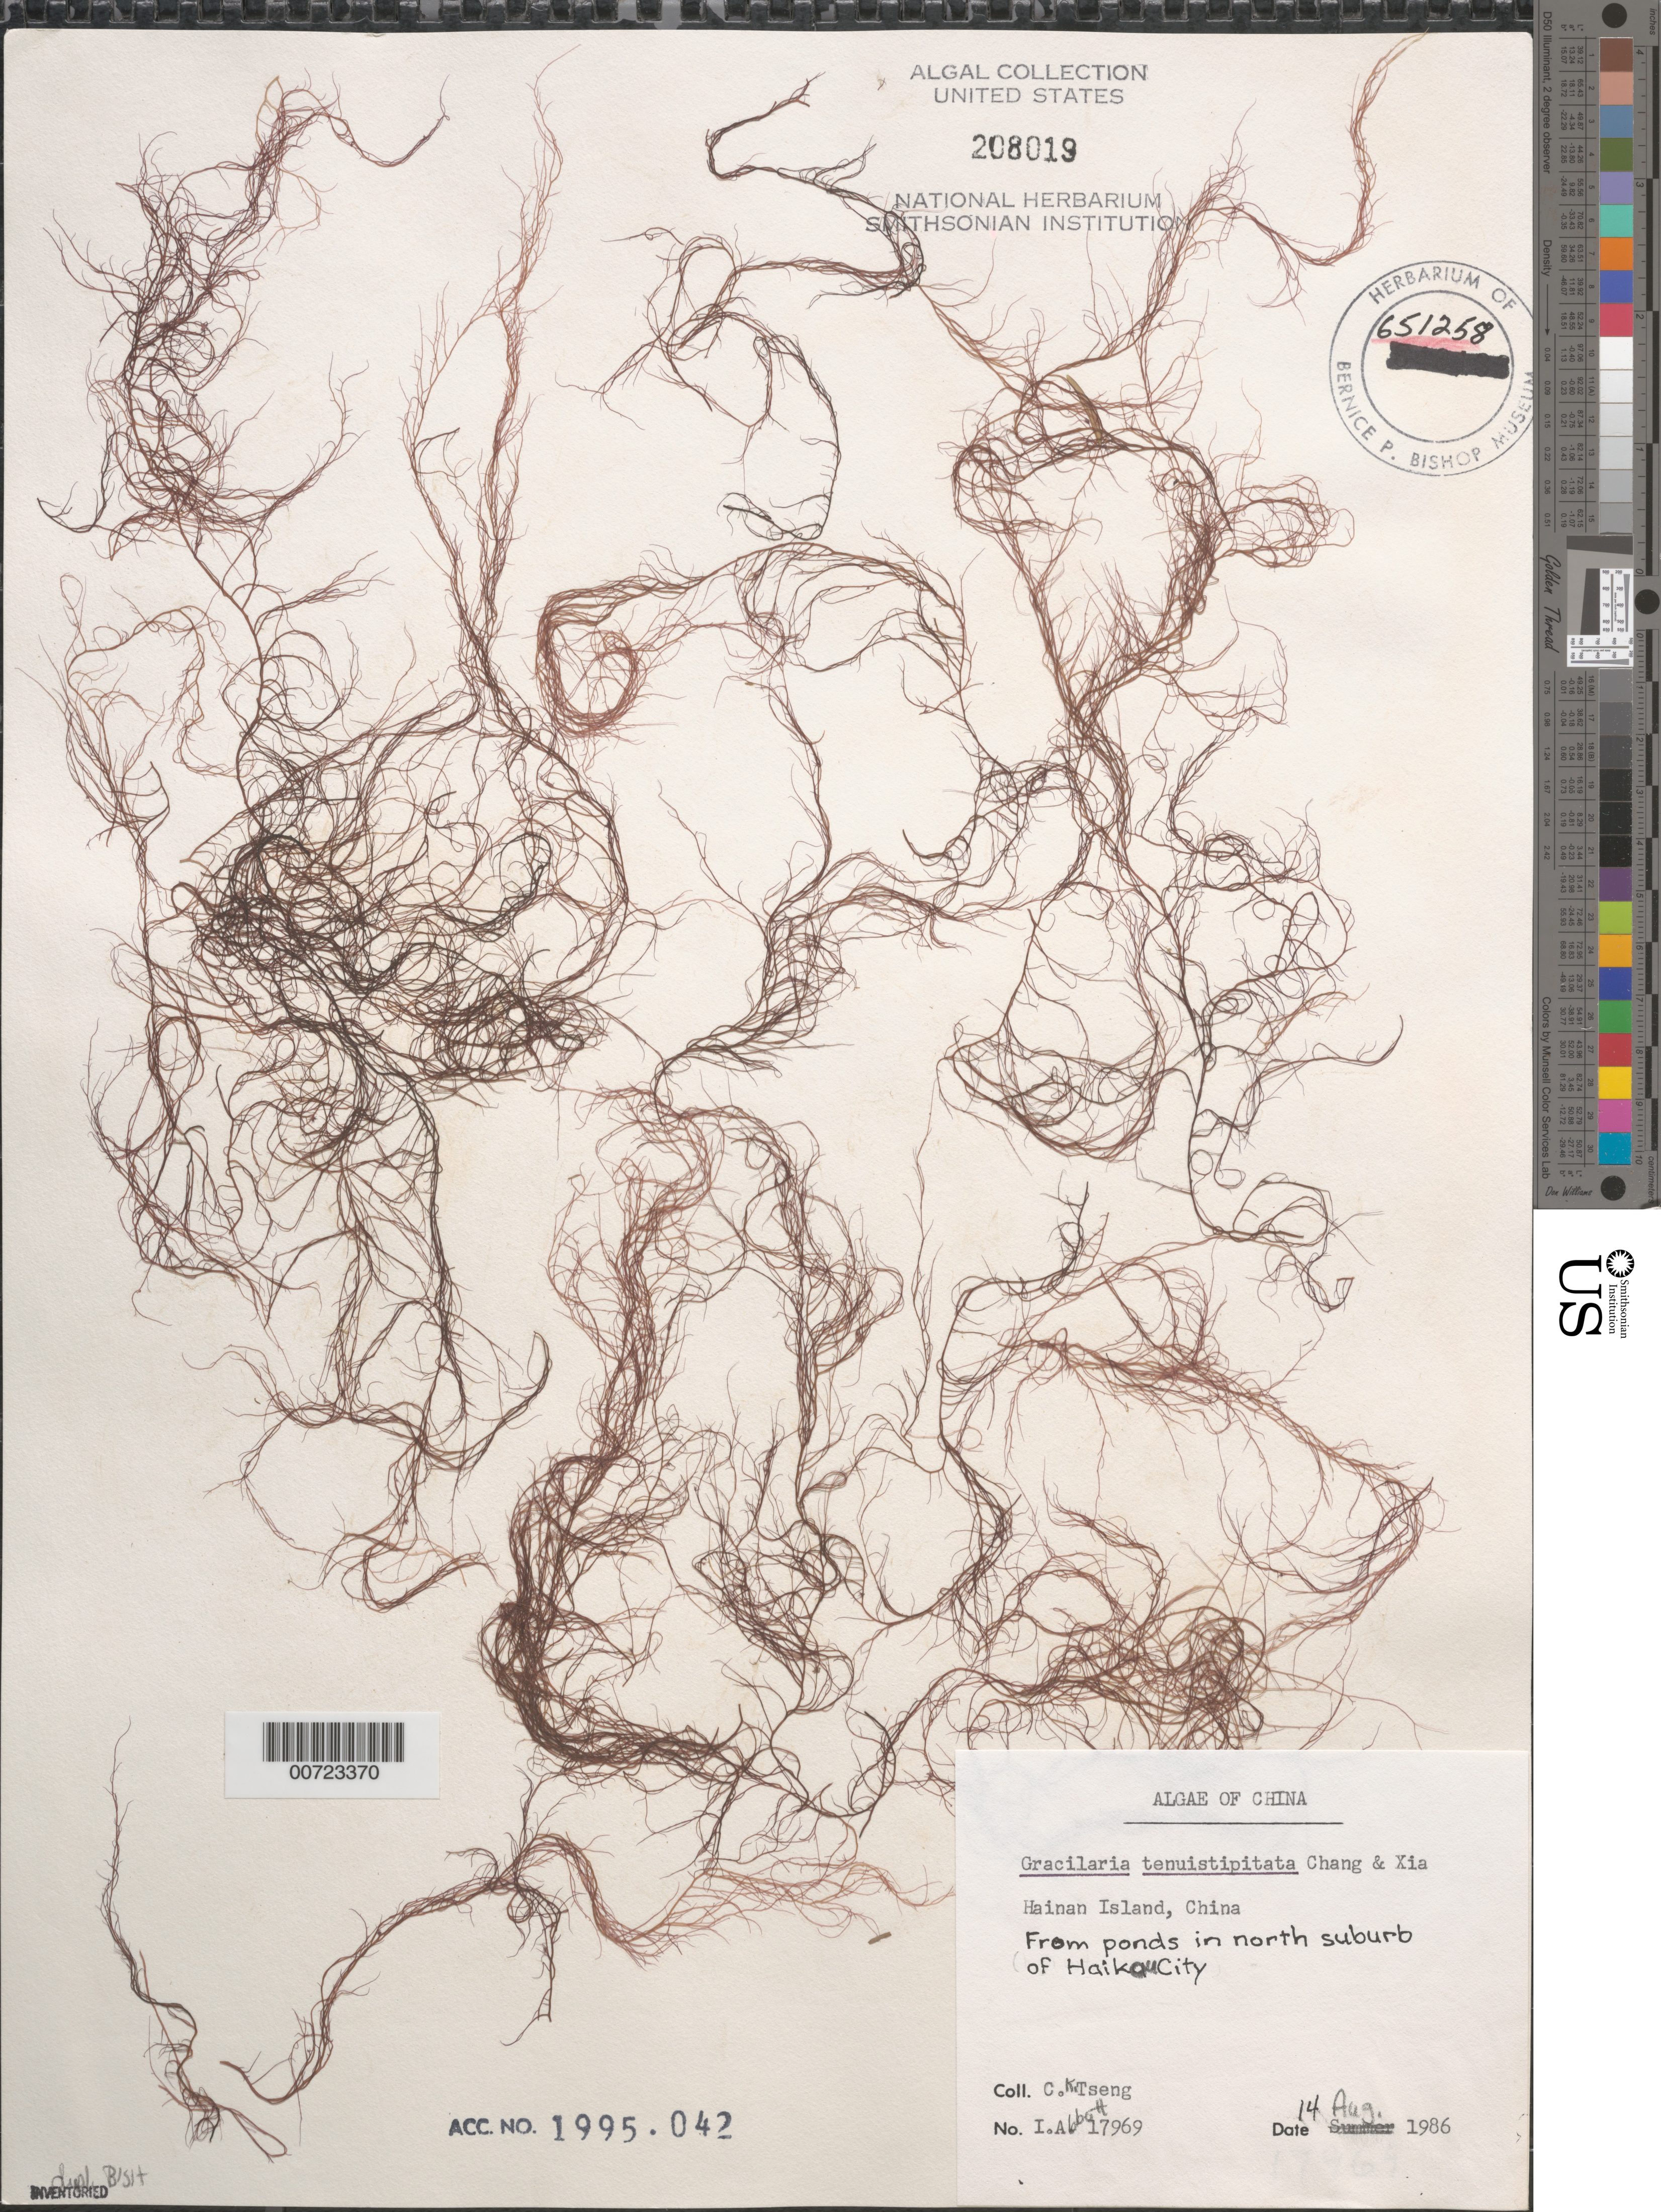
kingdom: Plantae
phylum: Rhodophyta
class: Florideophyceae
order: Gracilariales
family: Gracilariaceae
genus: Gracilaria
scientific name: Gracilaria tenuistipitata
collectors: C. K. Tseng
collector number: IAA 17969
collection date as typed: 14 Aug 1986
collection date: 1986-08-14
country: China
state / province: Hainan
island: Hainan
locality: North suburb of Haikou City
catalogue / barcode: US 208019